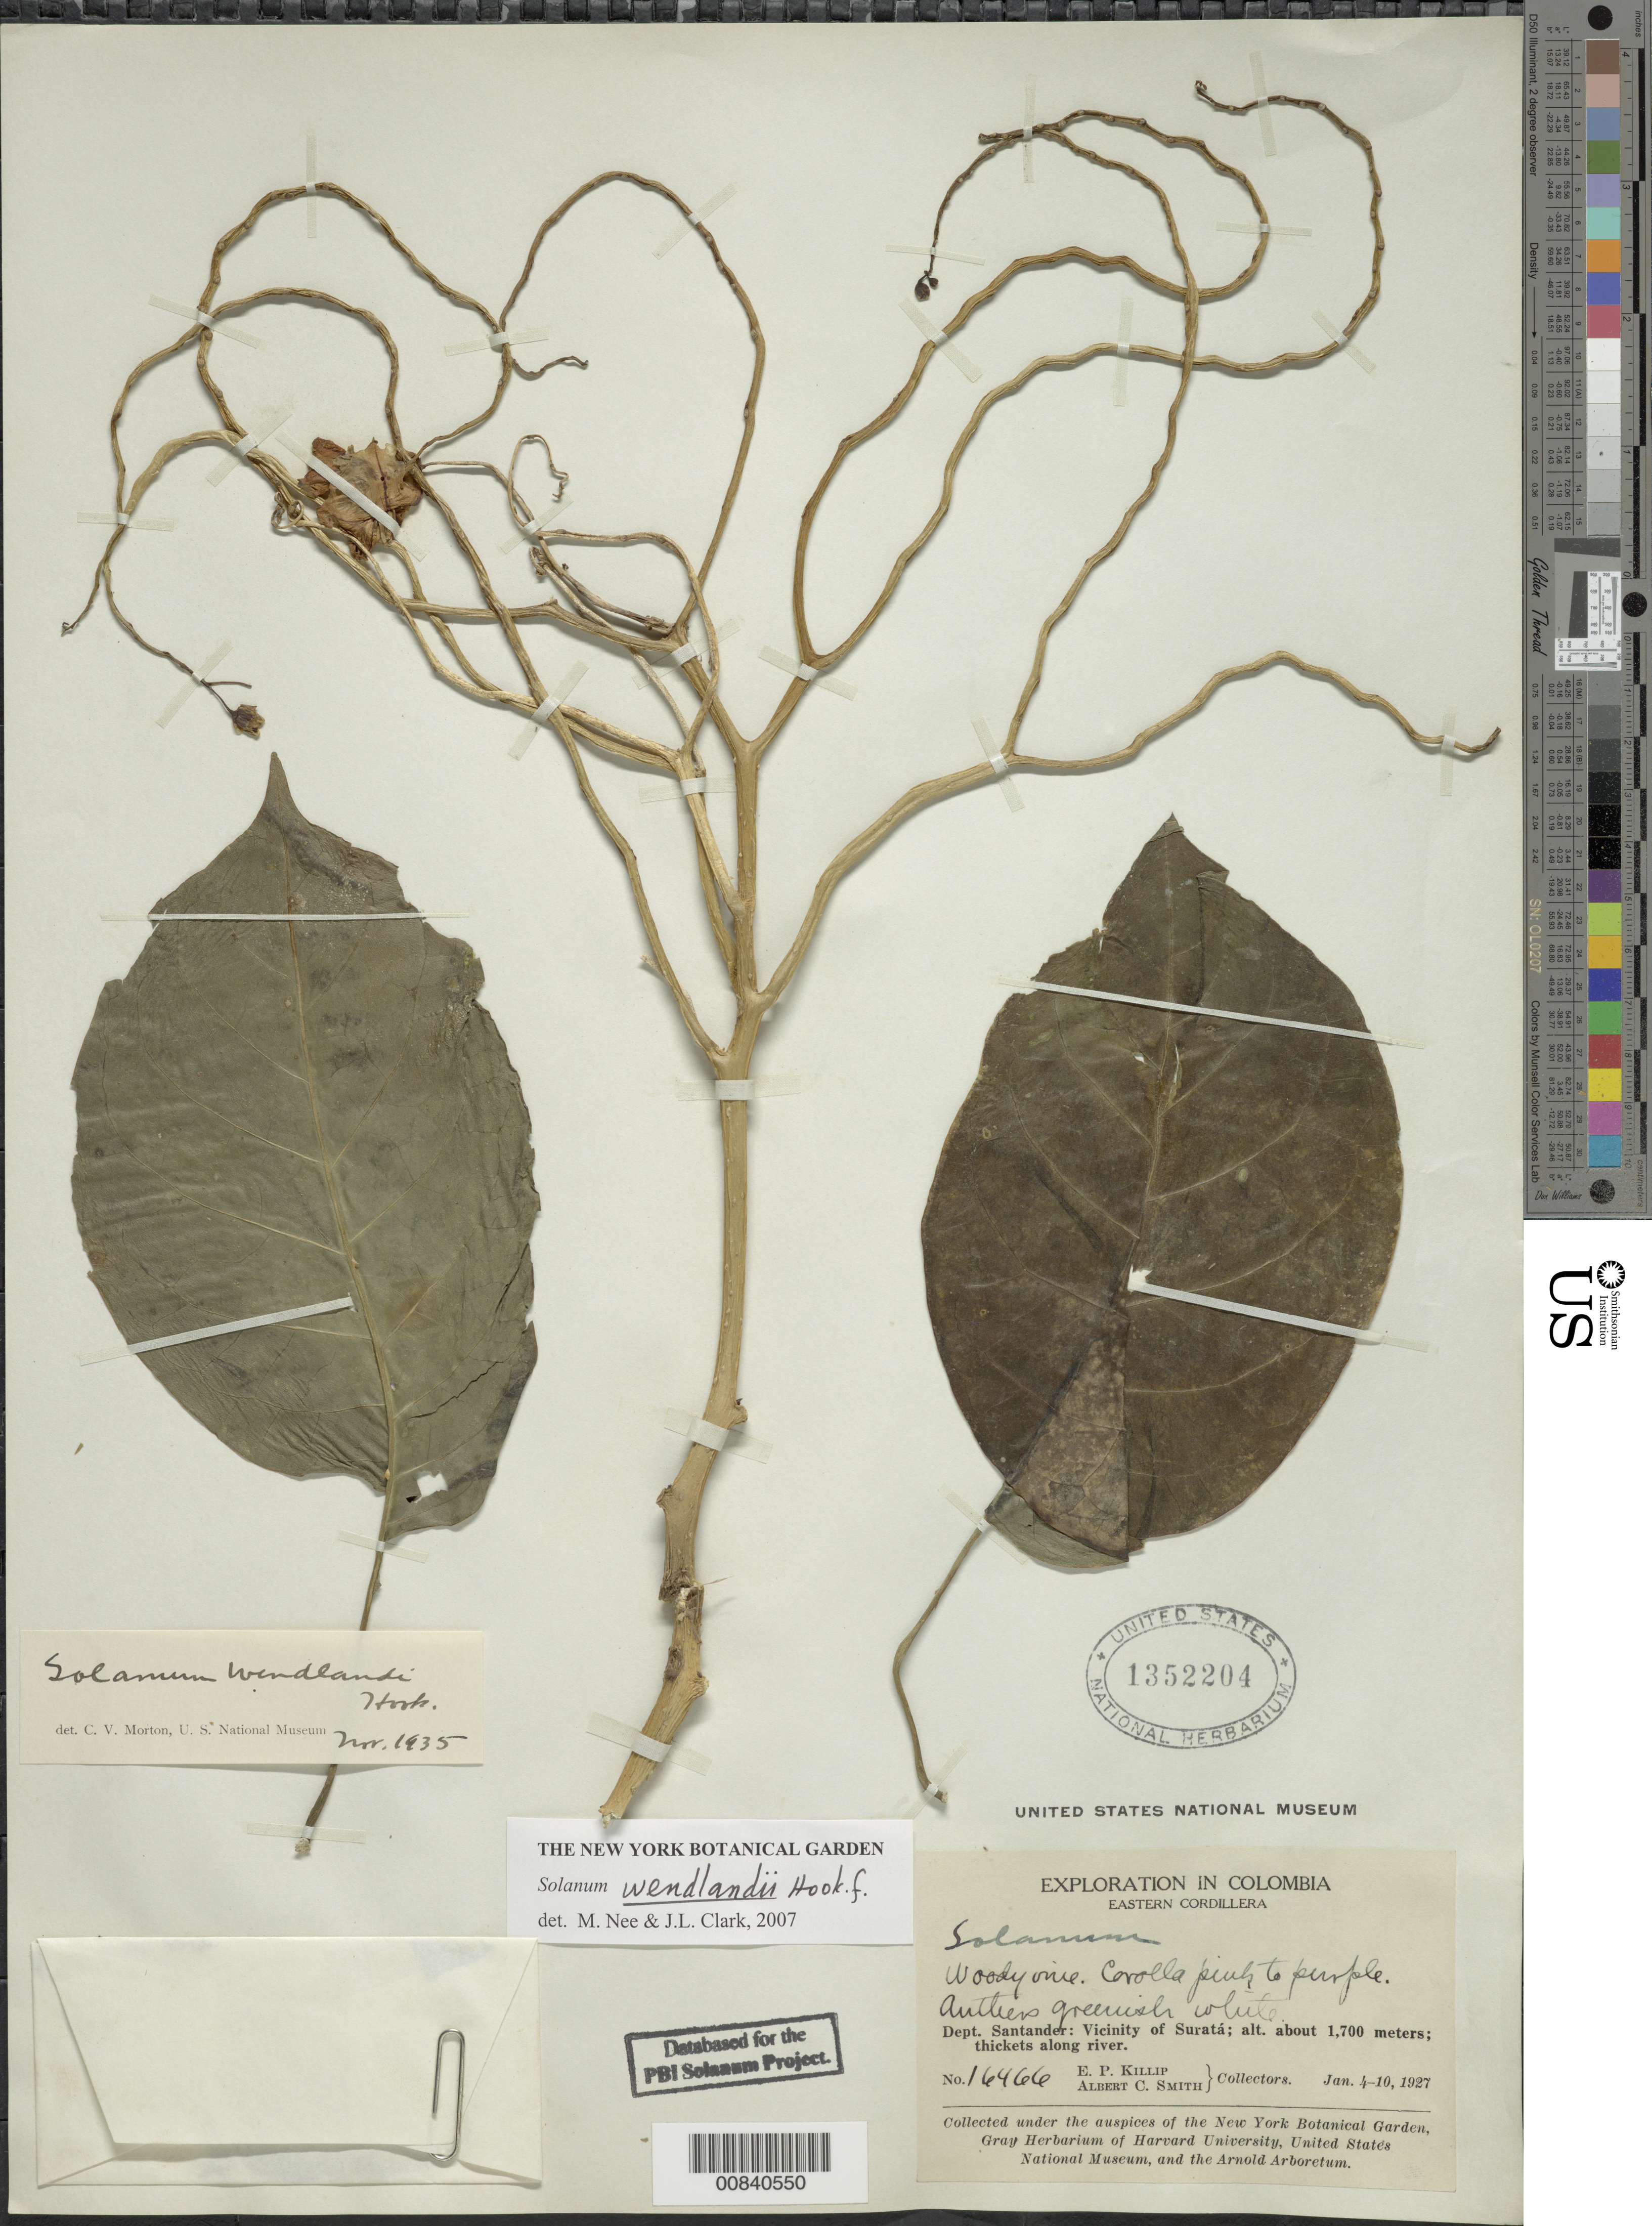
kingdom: Plantae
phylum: Tracheophyta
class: Magnoliopsida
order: Solanales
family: Solanaceae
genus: Solanum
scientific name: Solanum wendlandii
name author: Hook. f.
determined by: Clark, J. L., (SEL), The Marie Selby Botanical Garden (UNITED STATES)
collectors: E. P. Killip & A. C. Smith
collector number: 16466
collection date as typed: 4 Jan 1927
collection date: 1927-01-04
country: Colombia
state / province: Santander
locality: Eastern Cordillera. Vicinity of Suratá.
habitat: Thickets along river.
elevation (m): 1700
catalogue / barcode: US 1352204